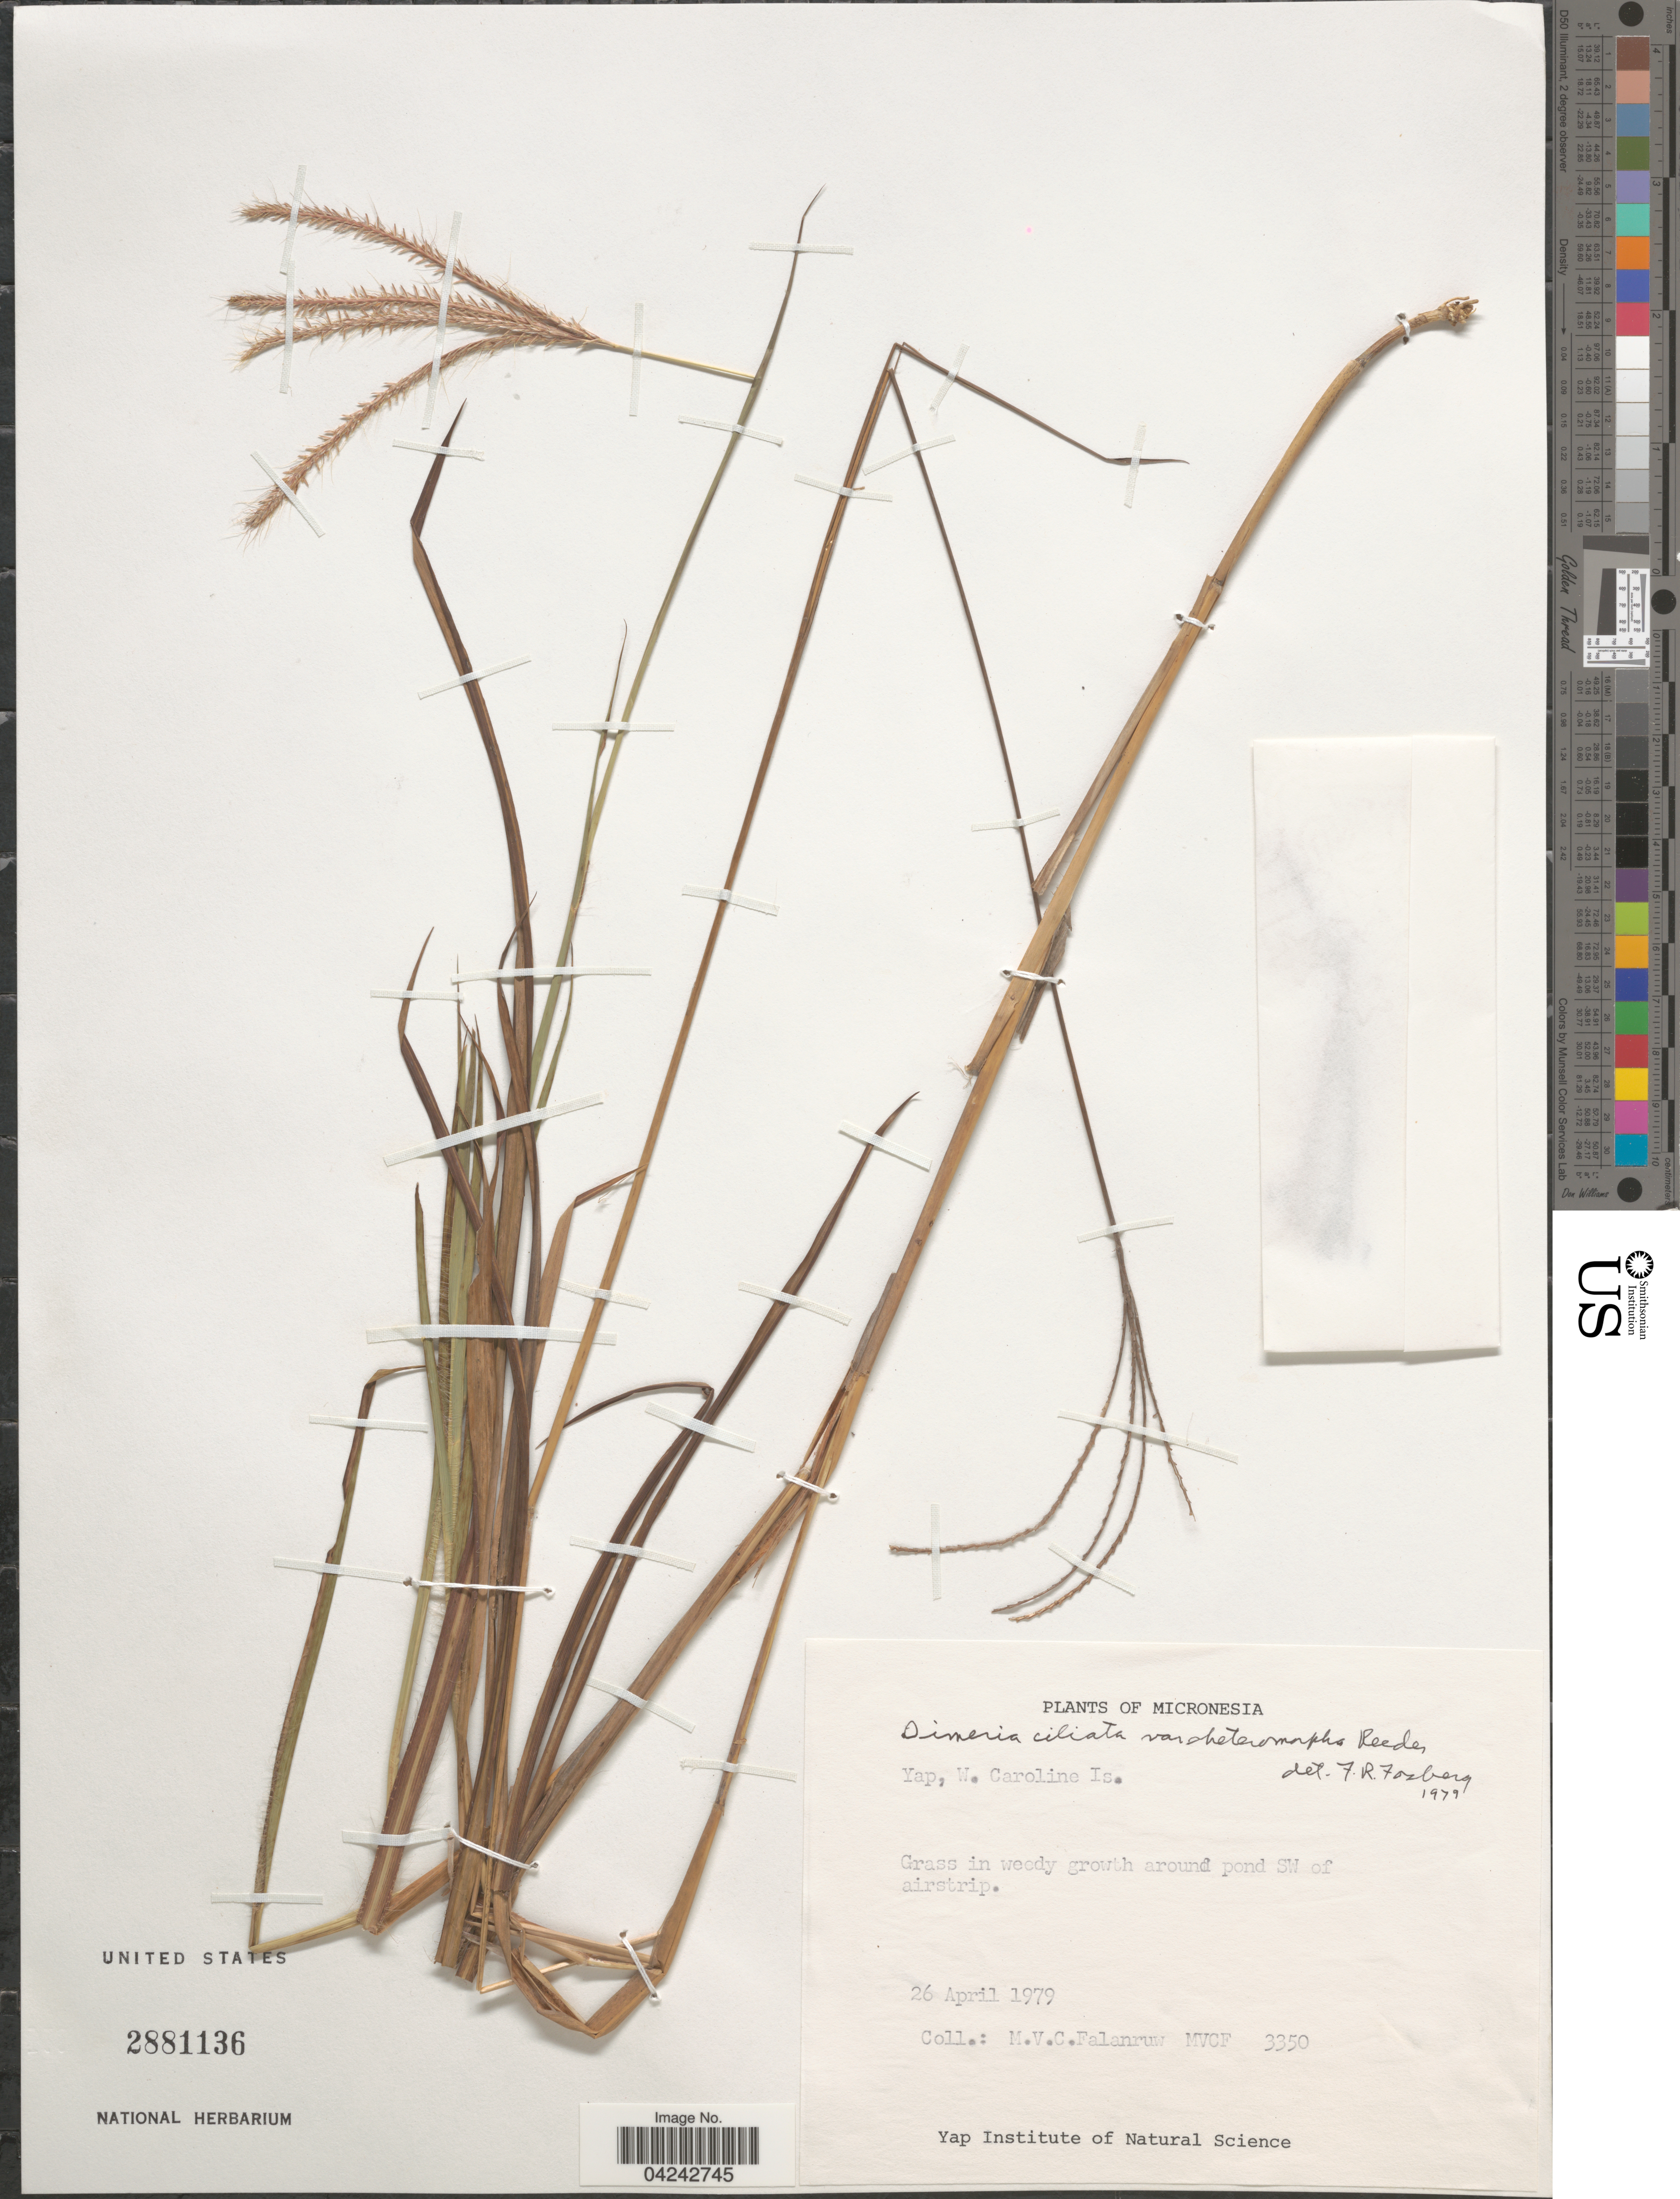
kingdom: Plantae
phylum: Tracheophyta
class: Liliopsida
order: Poales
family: Poaceae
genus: Dimeria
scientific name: Dimeria chloridiformis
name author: (Gaudich.) Schum. & Lauterb.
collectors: M. V. Falanruw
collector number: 3350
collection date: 1979-04-26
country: Micronesia, Federated States of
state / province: Yap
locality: Micronesia. Yap, W. Caroline Is. Grass in weedy growth around pond SW of airstrip.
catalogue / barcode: US 2881136